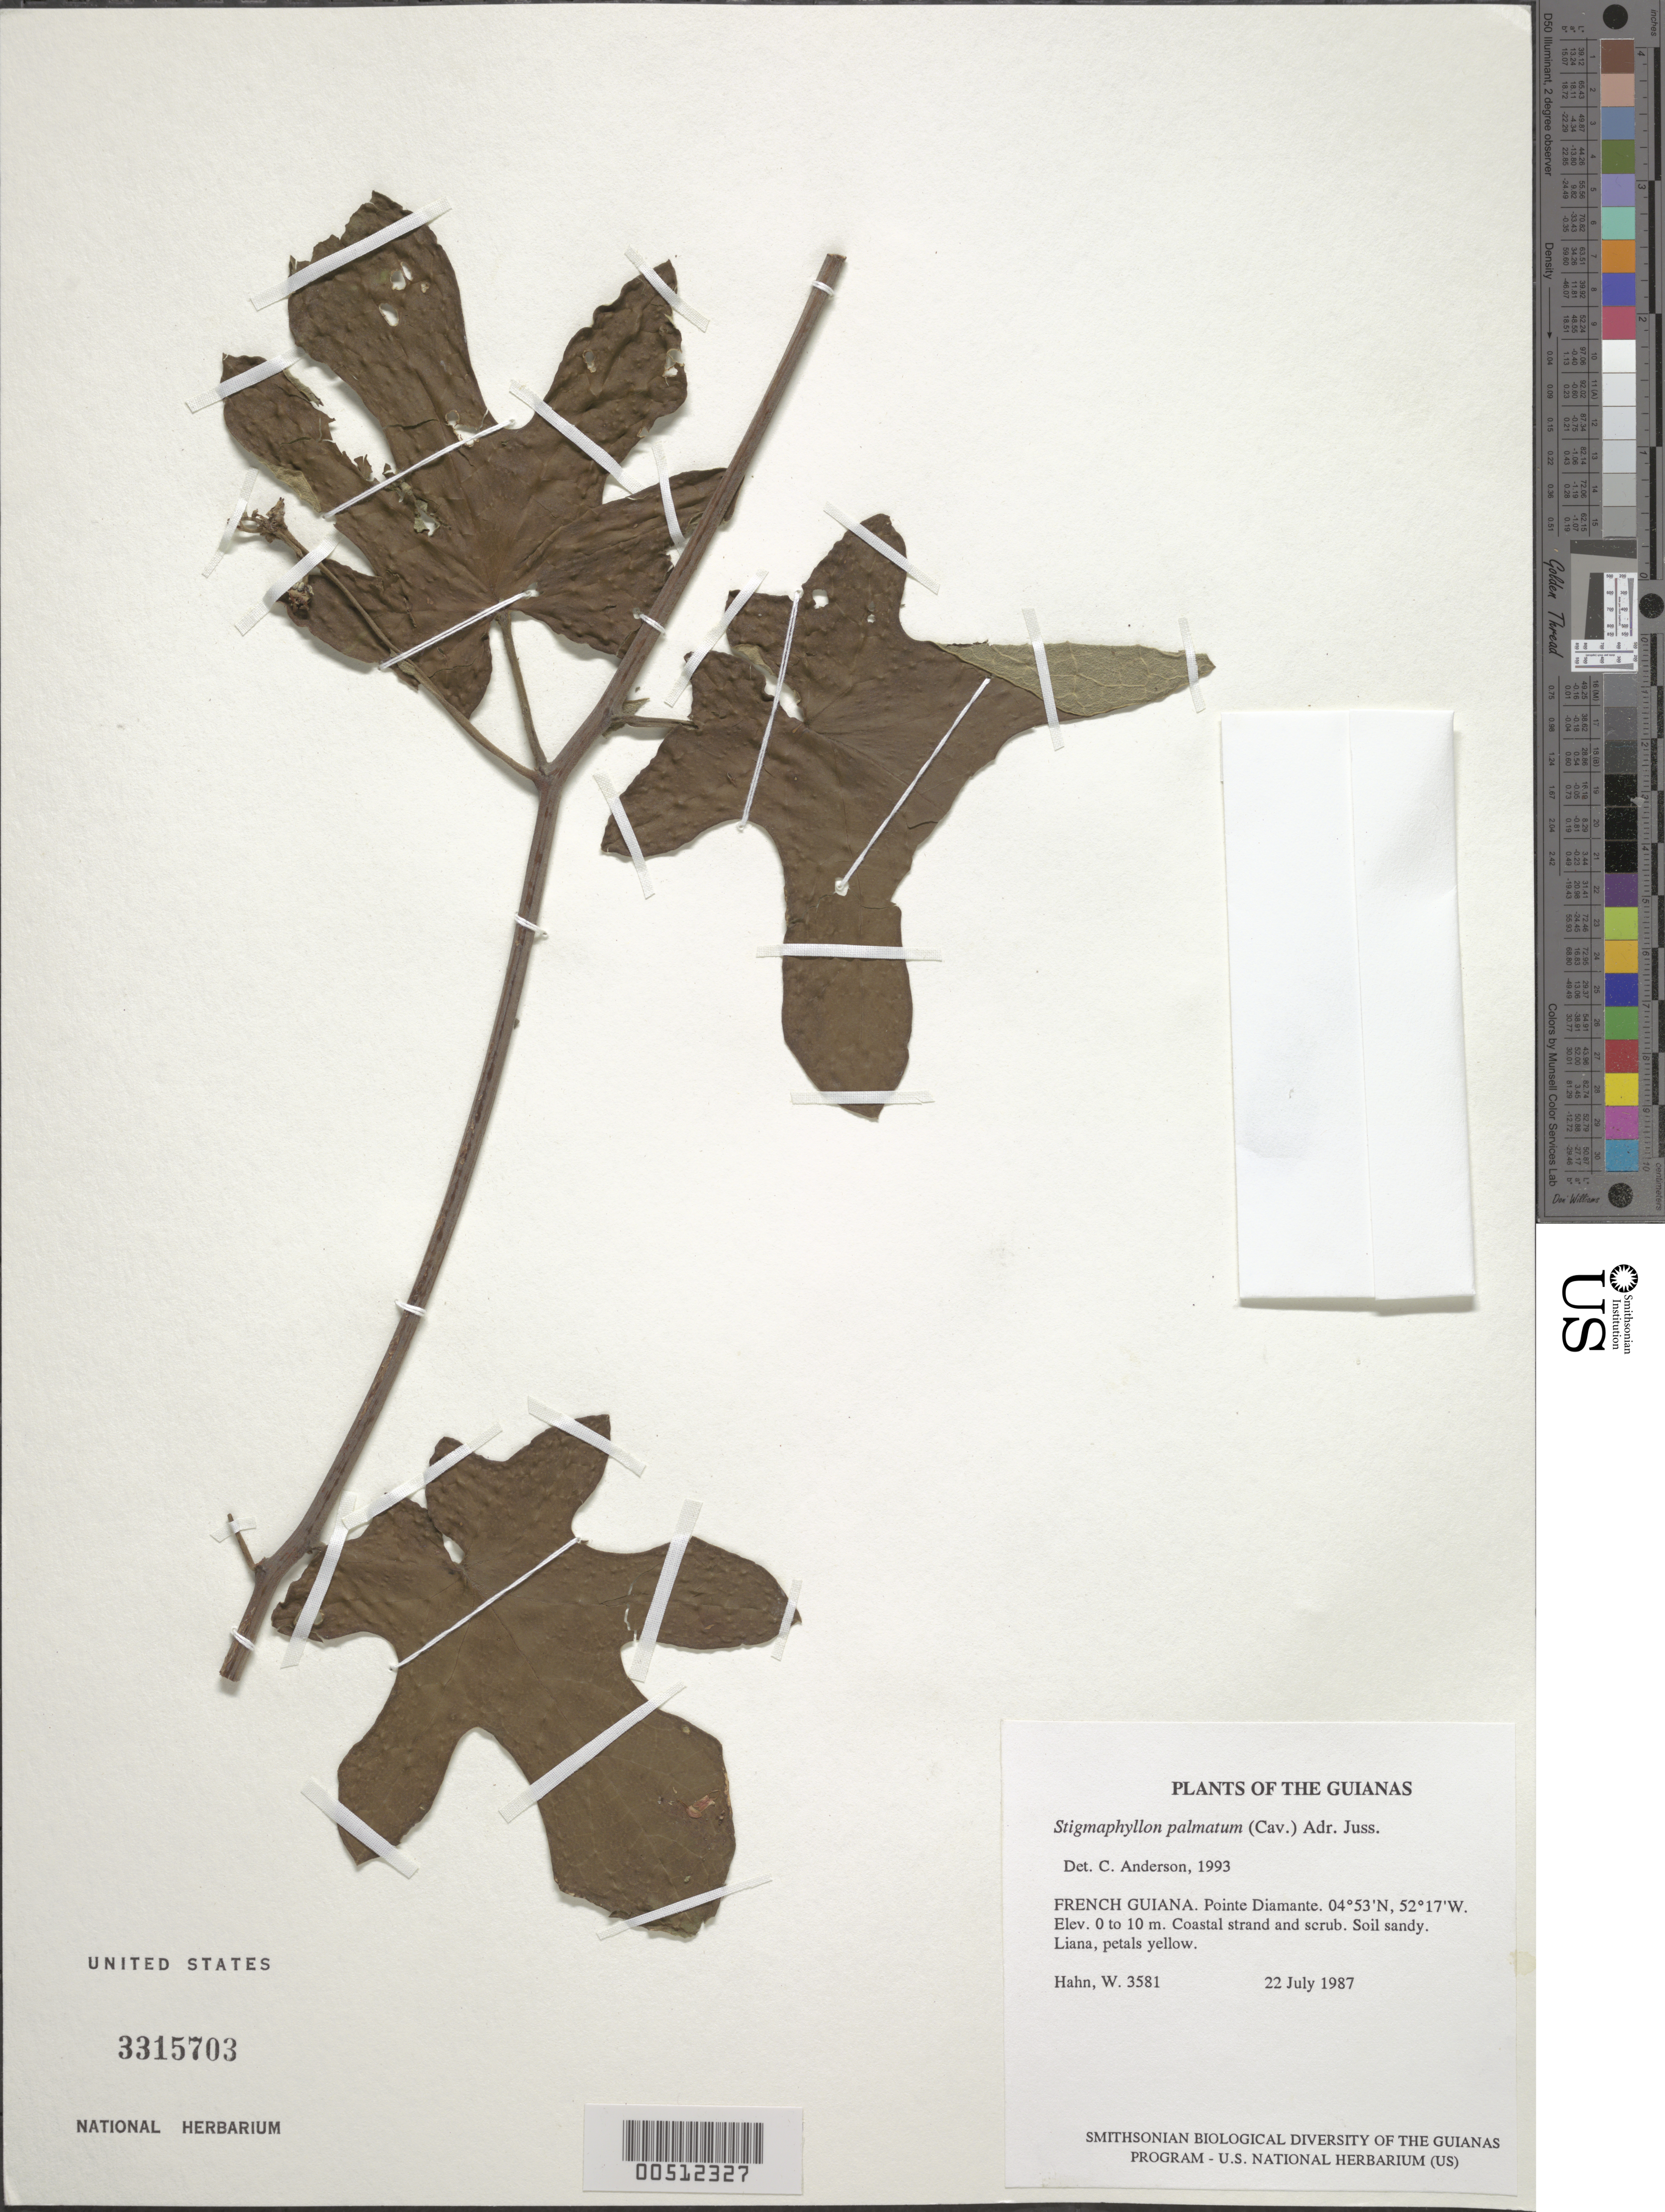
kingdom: Plantae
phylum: Tracheophyta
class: Magnoliopsida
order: Malpighiales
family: Malpighiaceae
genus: Stigmaphyllon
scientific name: Stigmaphyllon palmatum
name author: (Cav.) A. Juss.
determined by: Anderson, C.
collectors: W. Hahn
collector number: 3581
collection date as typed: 22 July 1987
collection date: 1987-07-22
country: French Guiana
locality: Pointe Diamante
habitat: Coastal strand and scrub. Soil sandy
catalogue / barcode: US 3315703